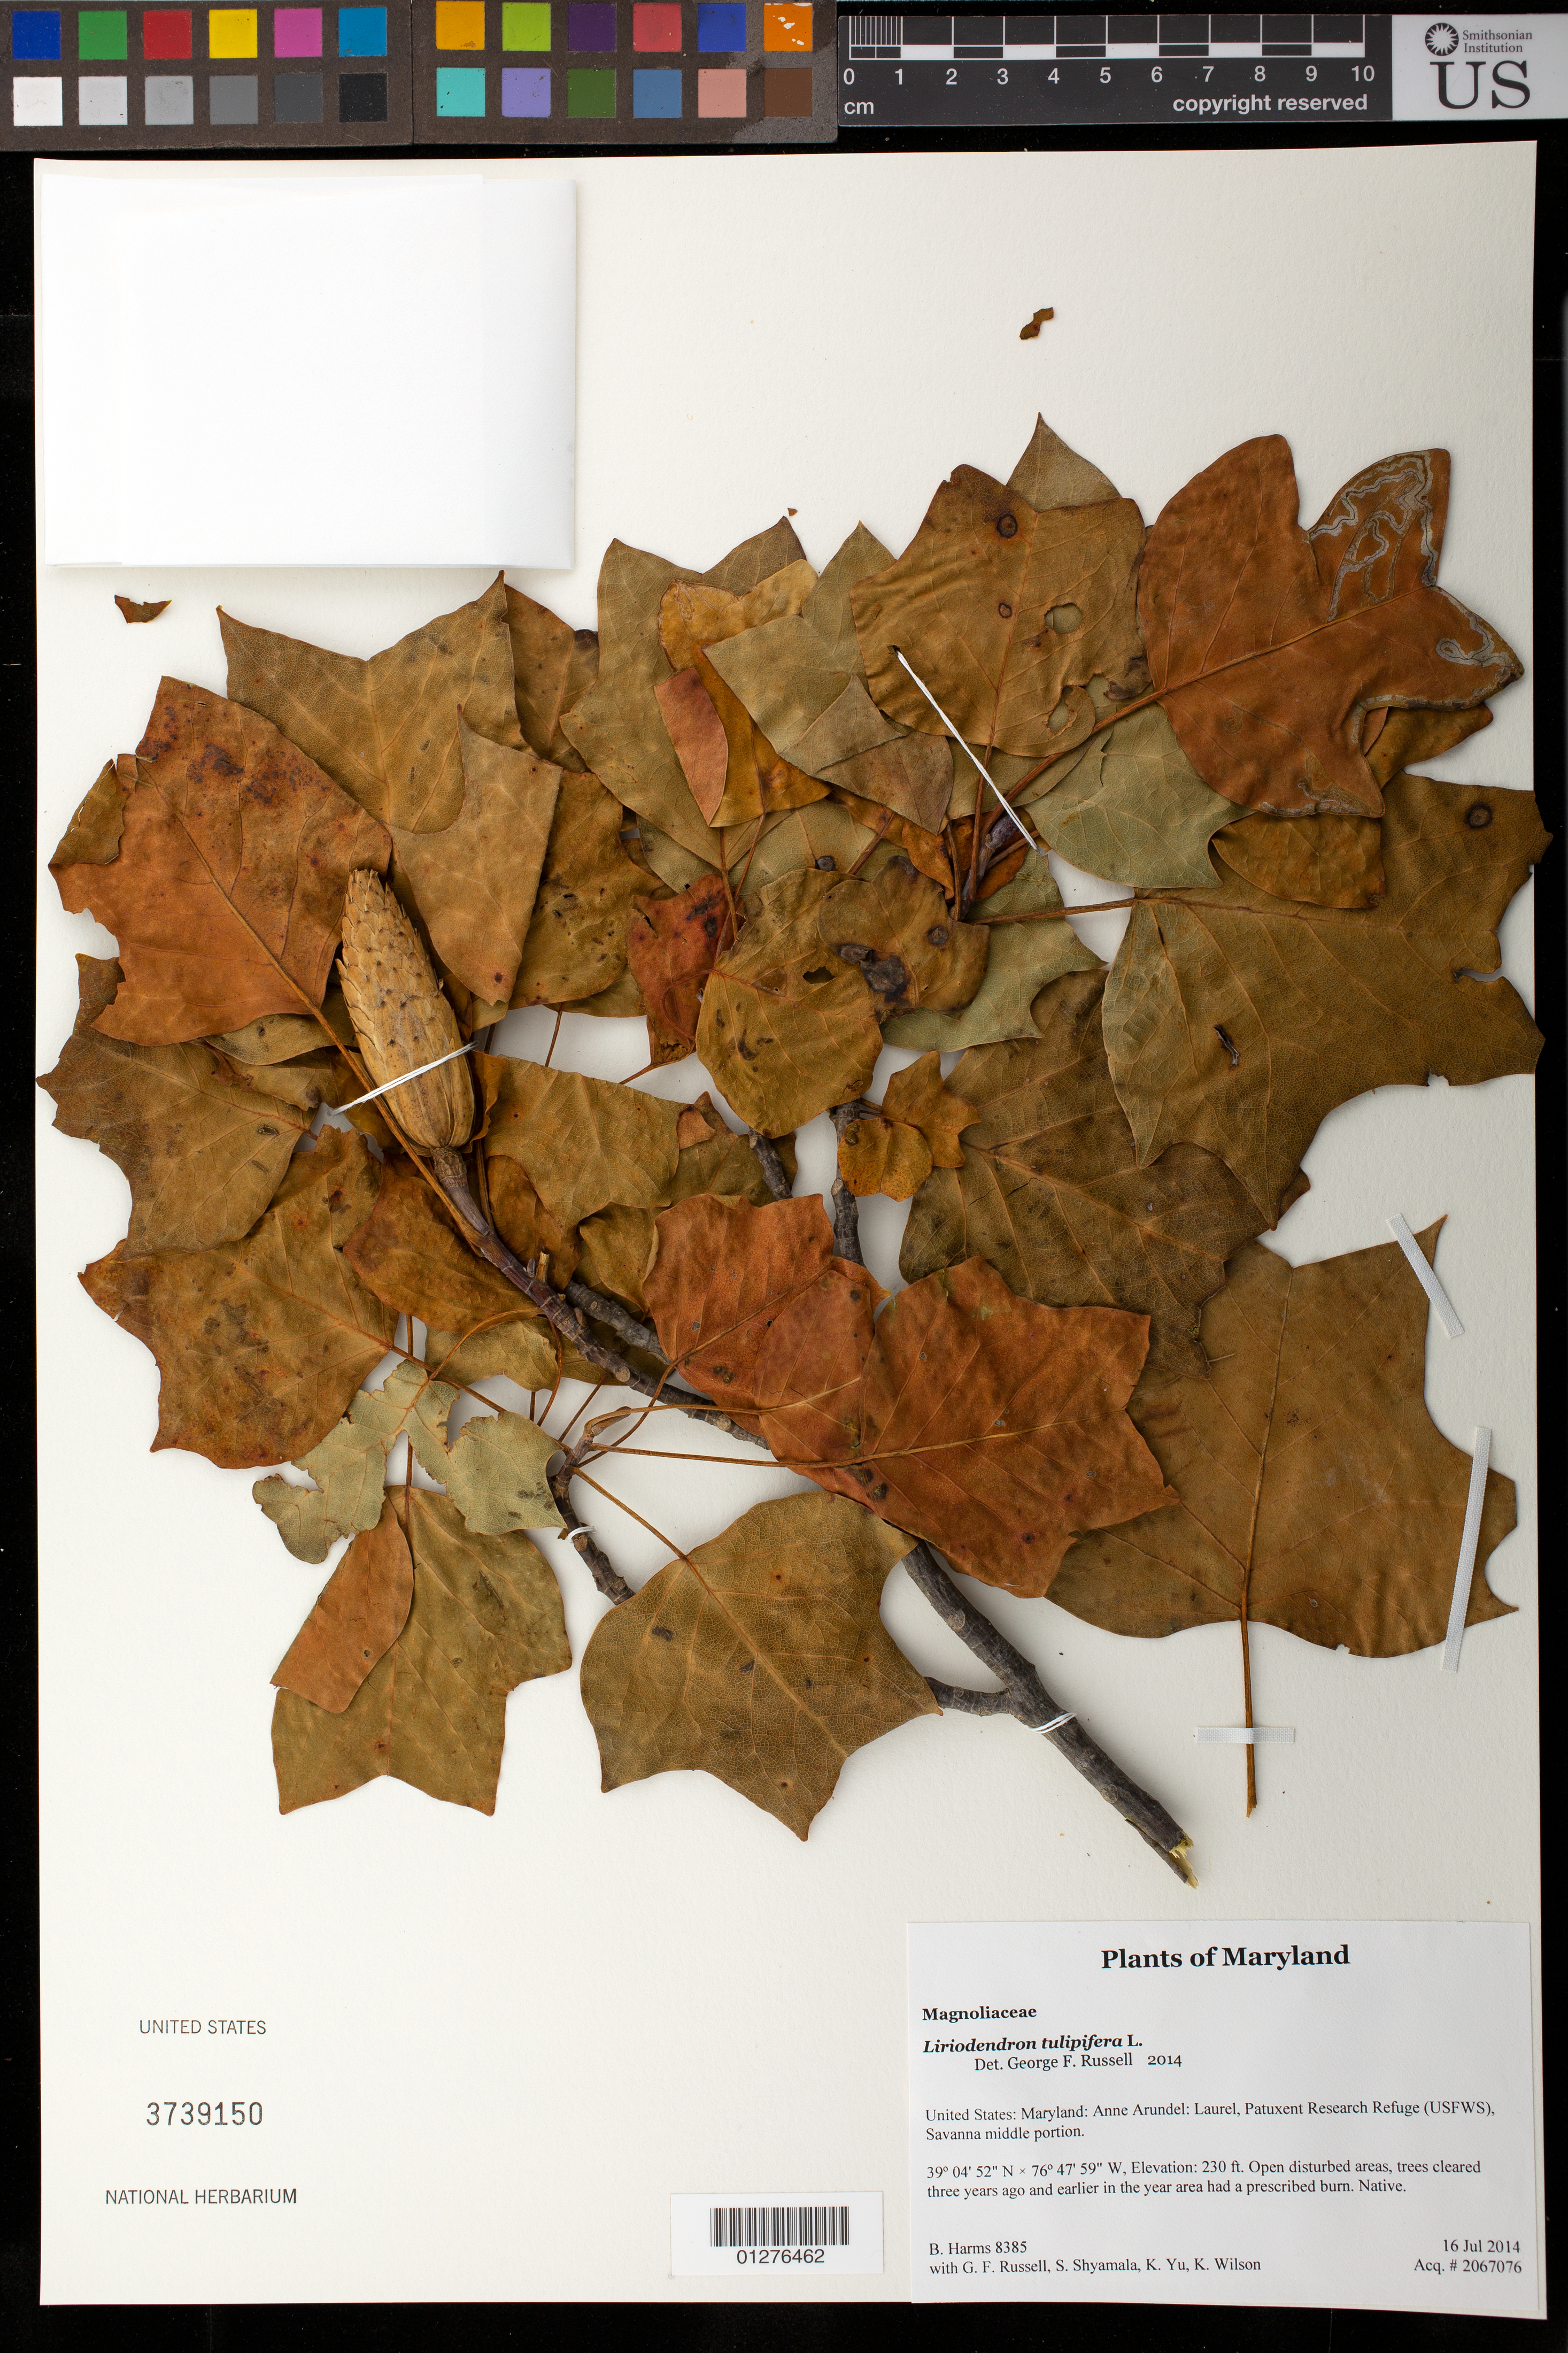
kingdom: Plantae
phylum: Tracheophyta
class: Magnoliopsida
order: Magnoliales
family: Magnoliaceae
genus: Liriodendron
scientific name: Liriodendron tulipifera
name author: L.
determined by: Russell, George F., (UNITED STATES)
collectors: B. Harms, G. Russell, S. Shyamala, K. Yu & K. Wilson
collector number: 8385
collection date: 2014-07-16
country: United States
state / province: Maryland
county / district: Anne Arundel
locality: Laurel, Patuxent Research Refuge (USFWS), Savanna middle portion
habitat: Open disturbed areas, trees cleared three years ago and earlier in the year area had a prescribed burn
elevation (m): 70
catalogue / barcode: US 3739150